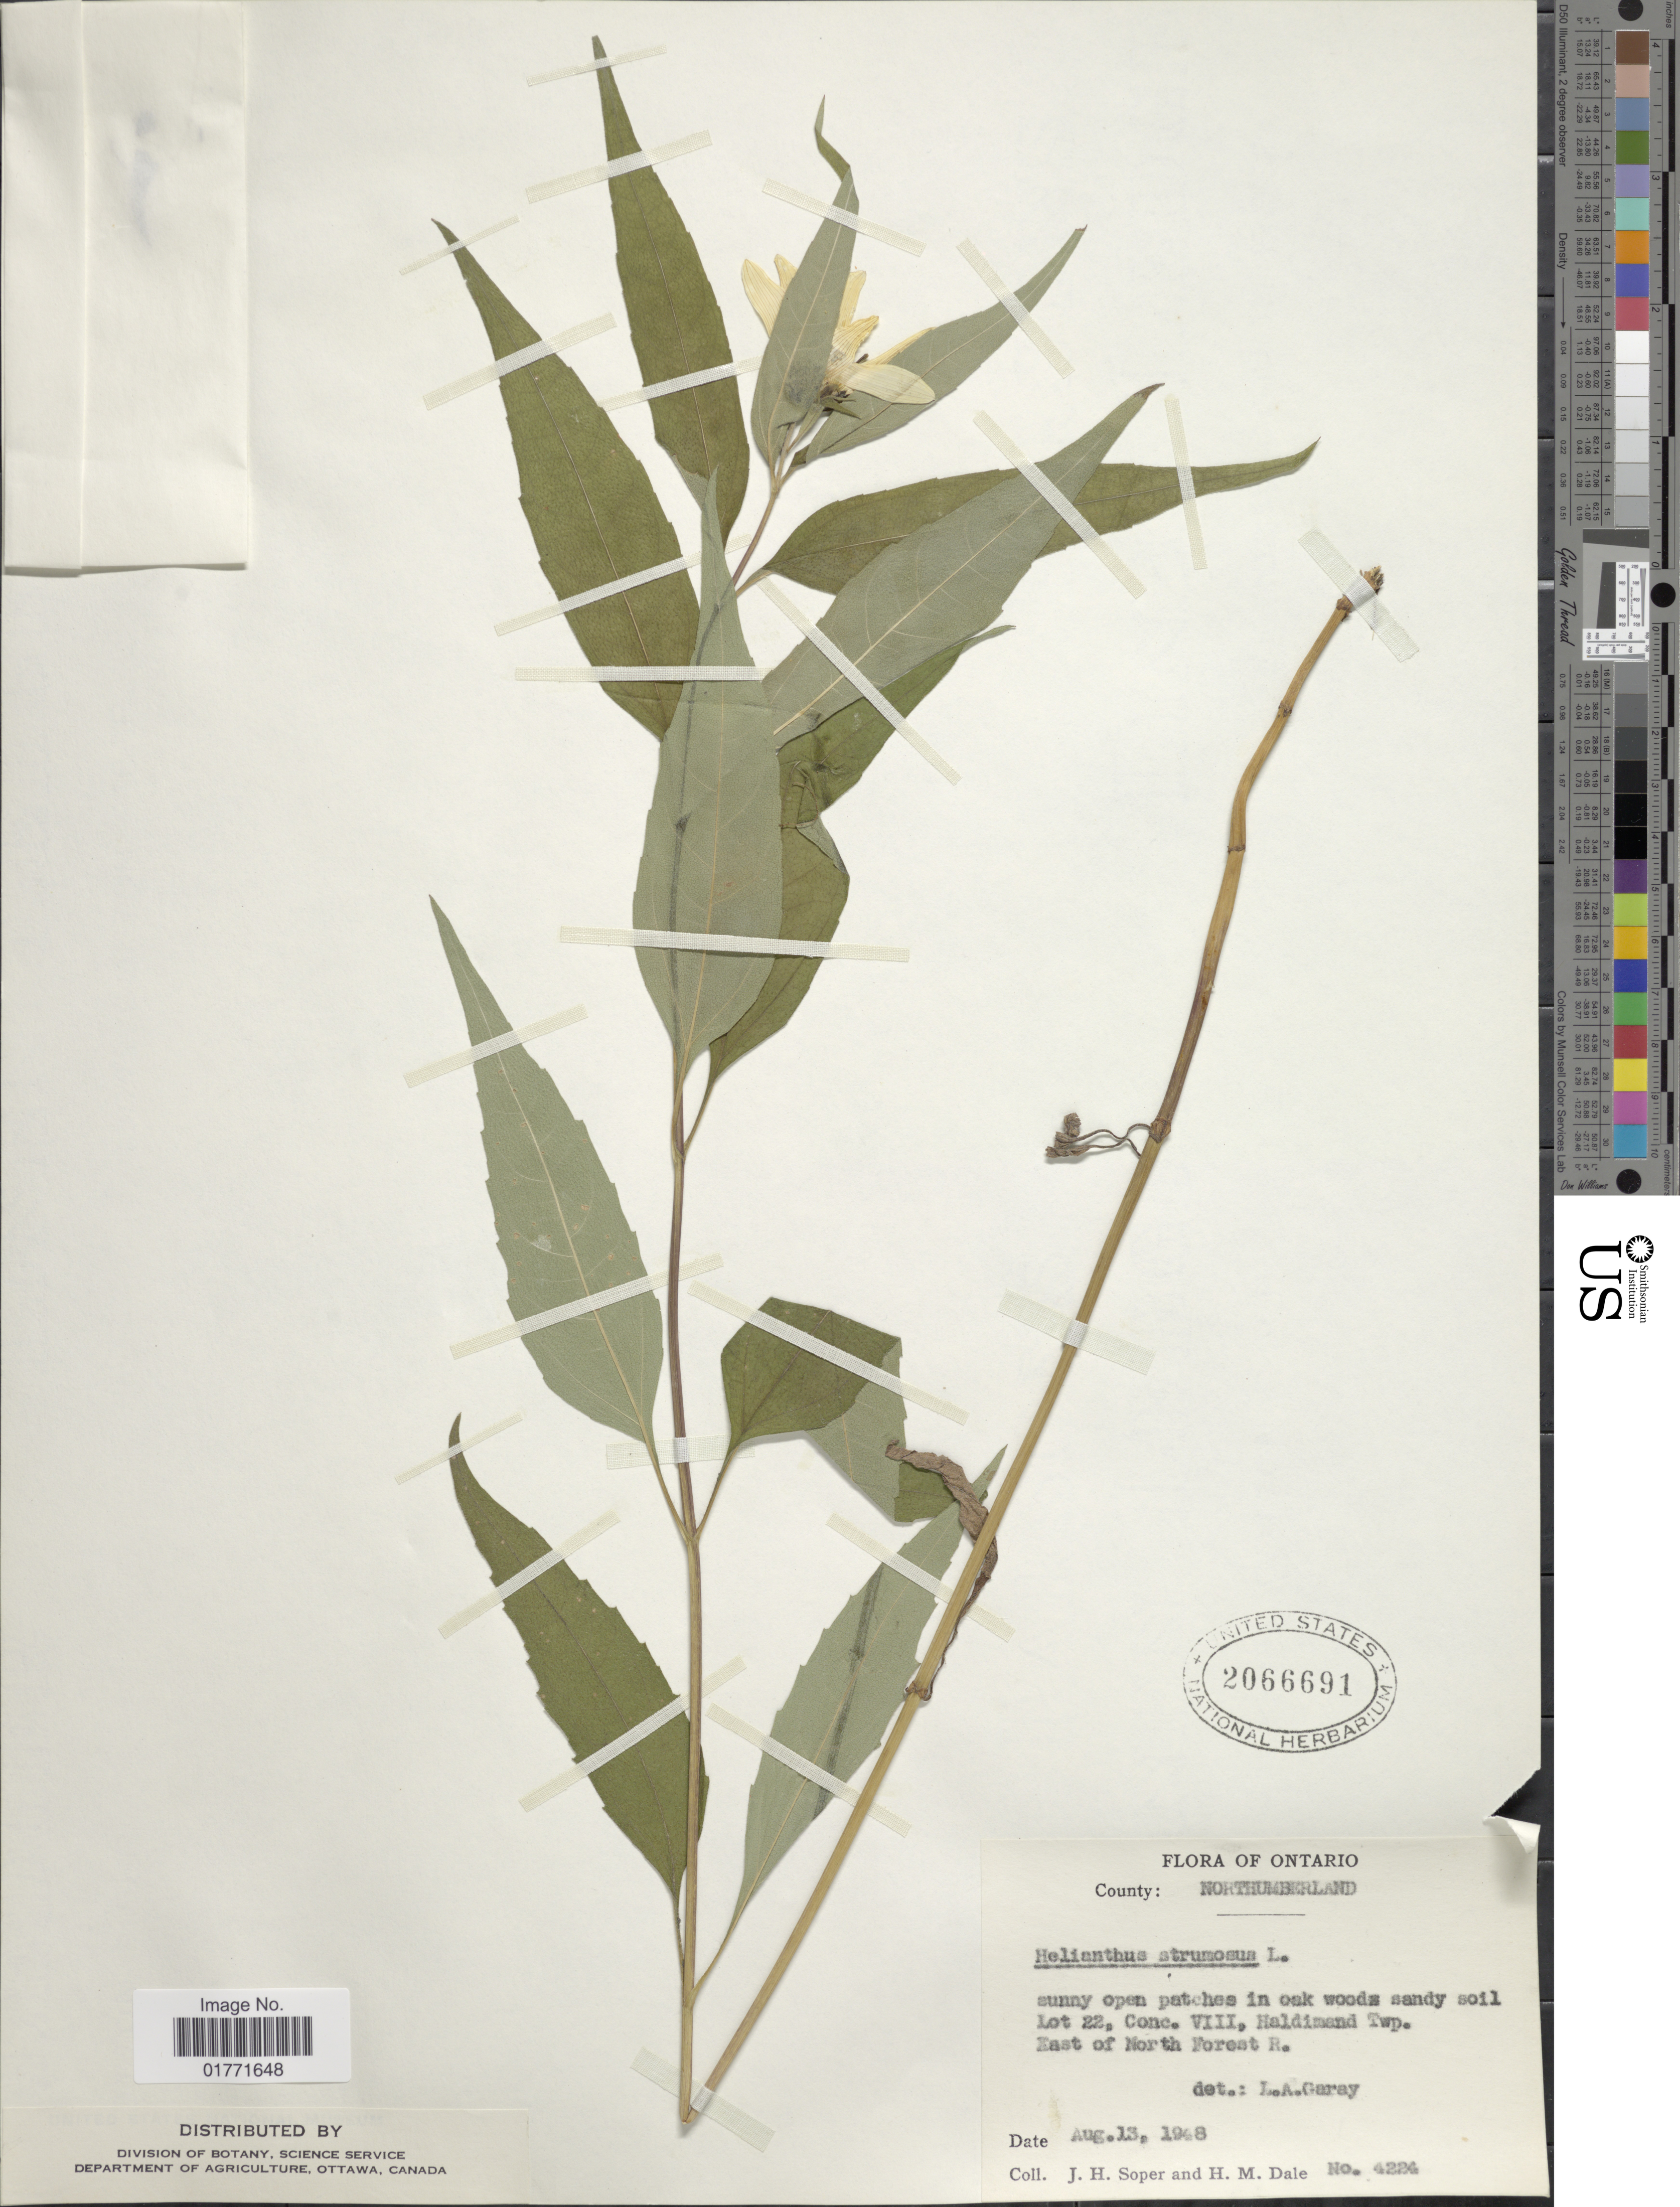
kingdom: Plantae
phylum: Tracheophyta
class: Magnoliopsida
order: Asterales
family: Asteraceae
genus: Helianthus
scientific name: Helianthus strumosus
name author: L.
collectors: J. H. Soper & H. M. Dale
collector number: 4224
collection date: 1948-08-13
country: Canada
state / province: Ontario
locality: County: Northumberland. Lot 22. Conc. VIII, Haldimand Twp. East of Morth Forest R.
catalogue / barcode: US 2066691